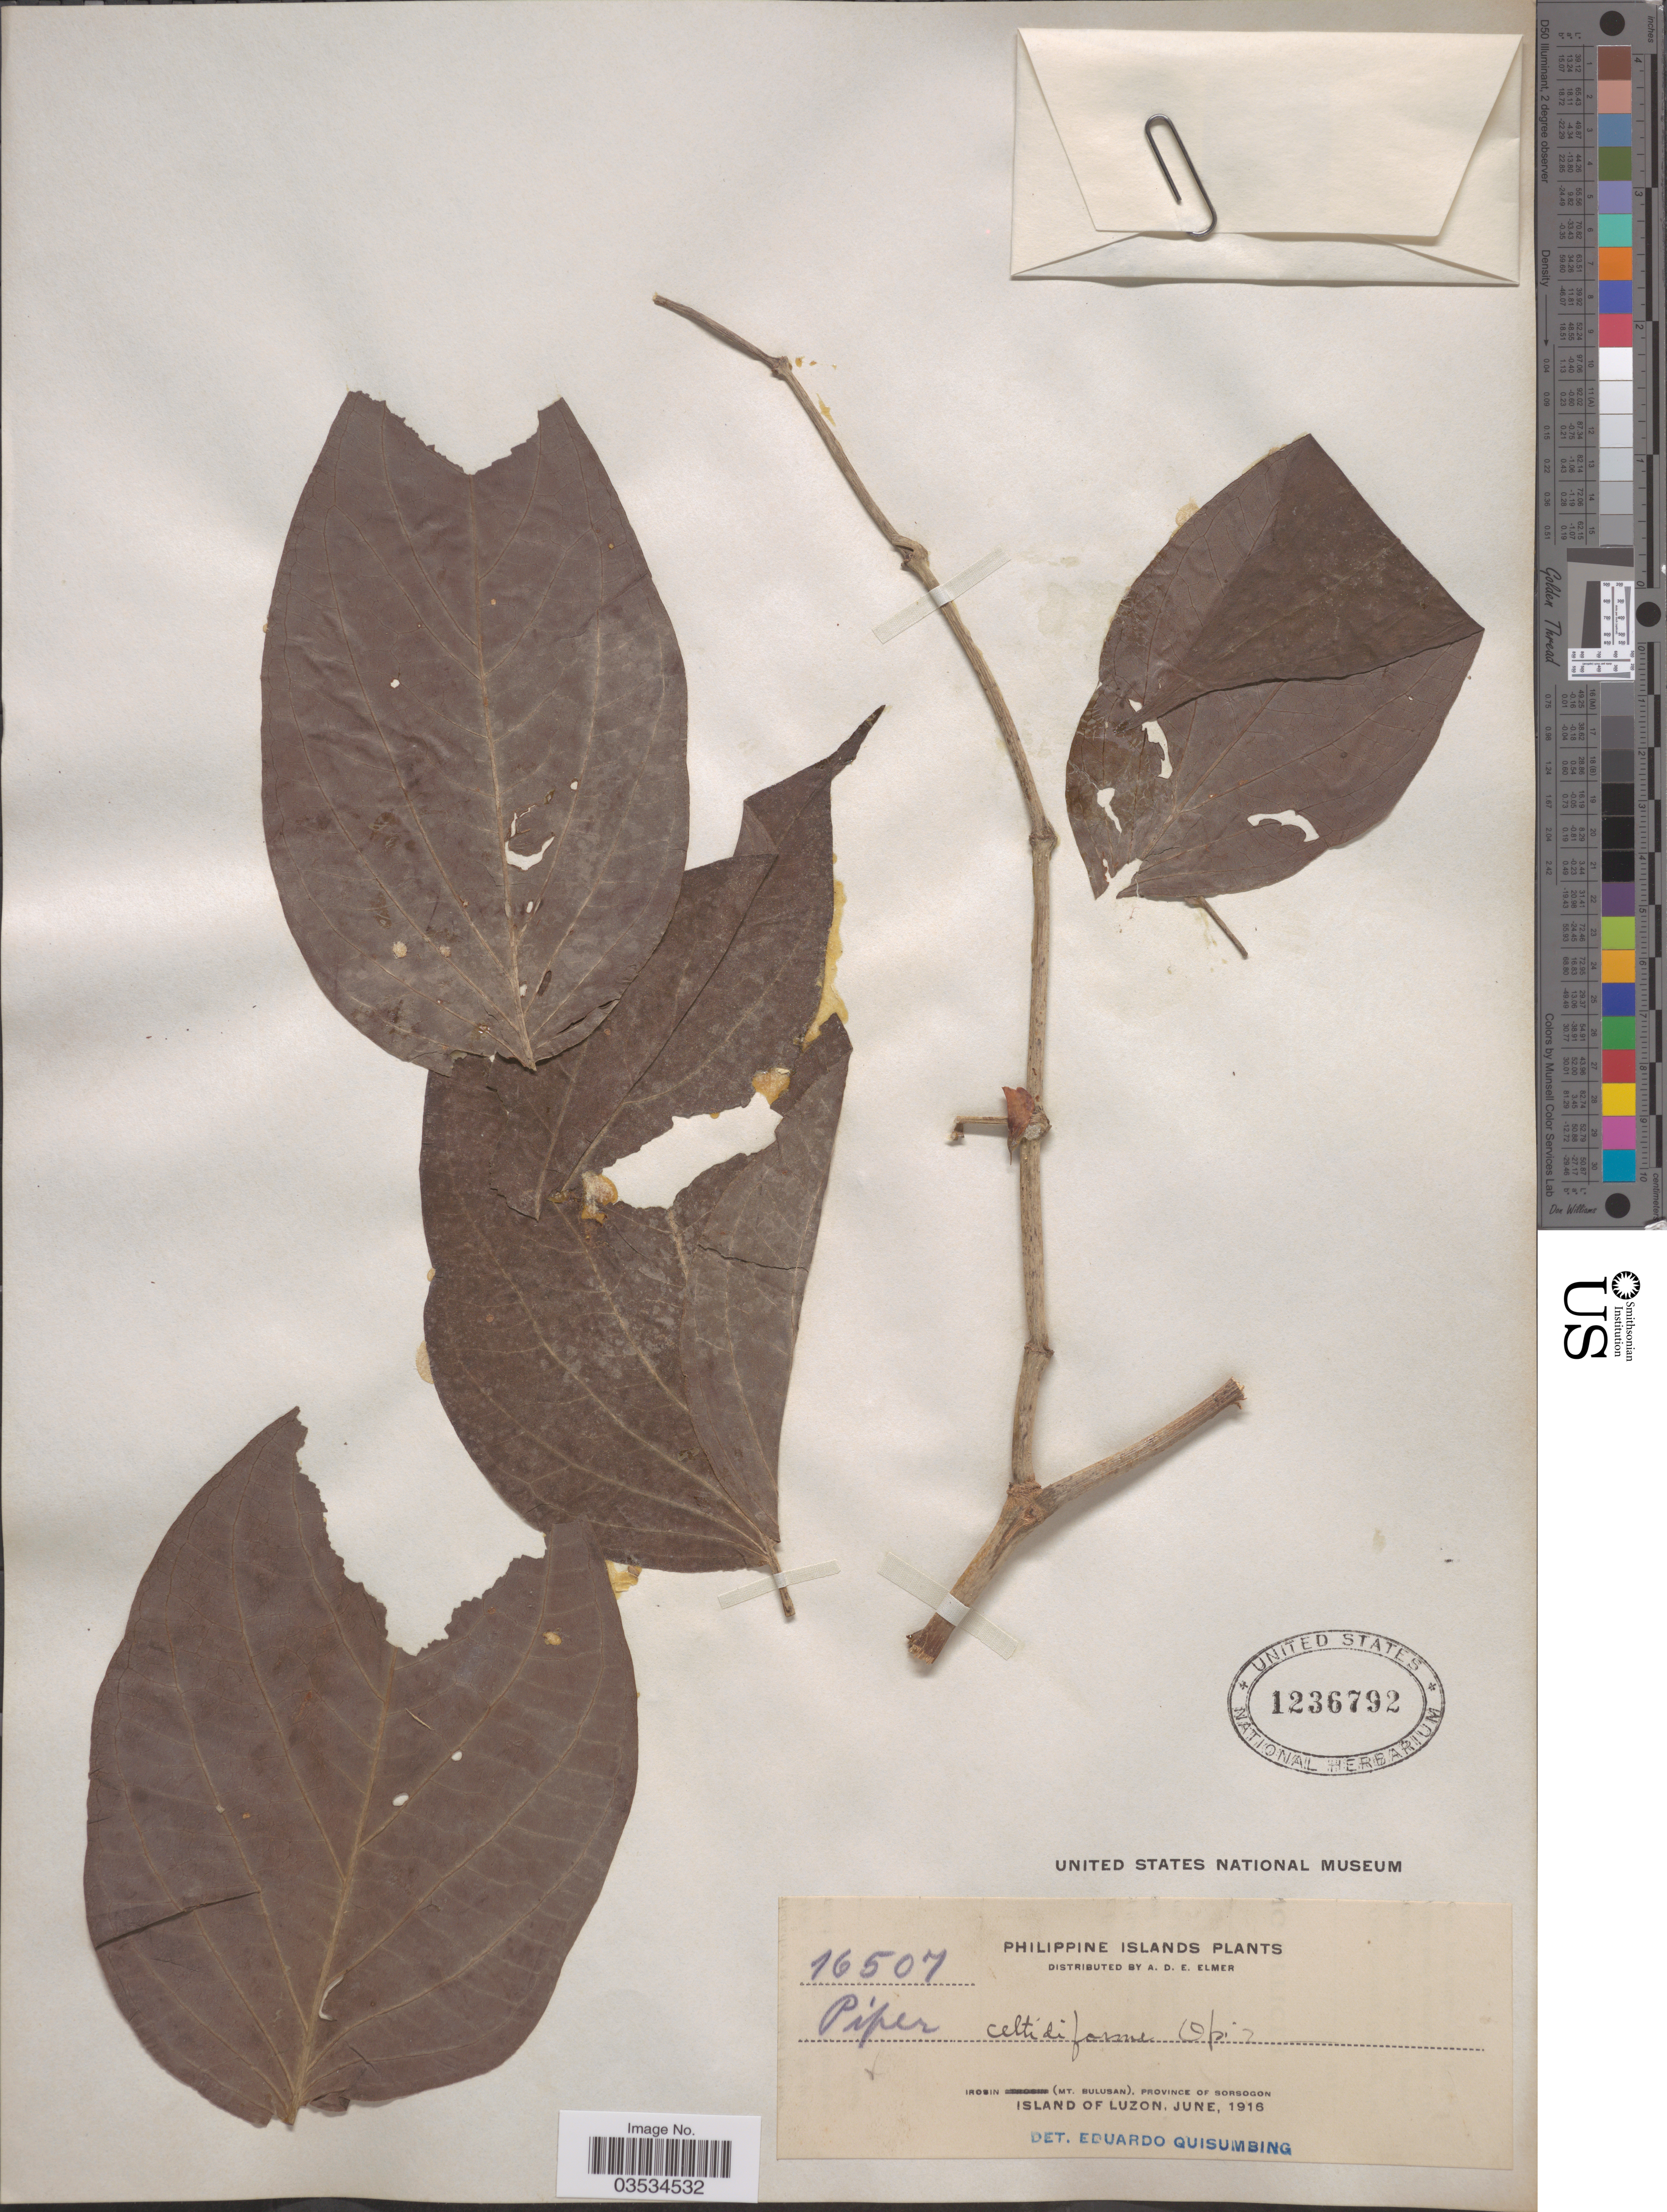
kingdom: Plantae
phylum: Tracheophyta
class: Magnoliopsida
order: Piperales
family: Piperaceae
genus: Piper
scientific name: Piper celtidiforme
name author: Opiz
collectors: A. D. E. Elmer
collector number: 16507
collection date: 1916-06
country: Philippines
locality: Philippine Islands. Irosin (Mt. Bulusan), Province of Sorsogon. Island of Luzon.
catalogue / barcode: US 1236792